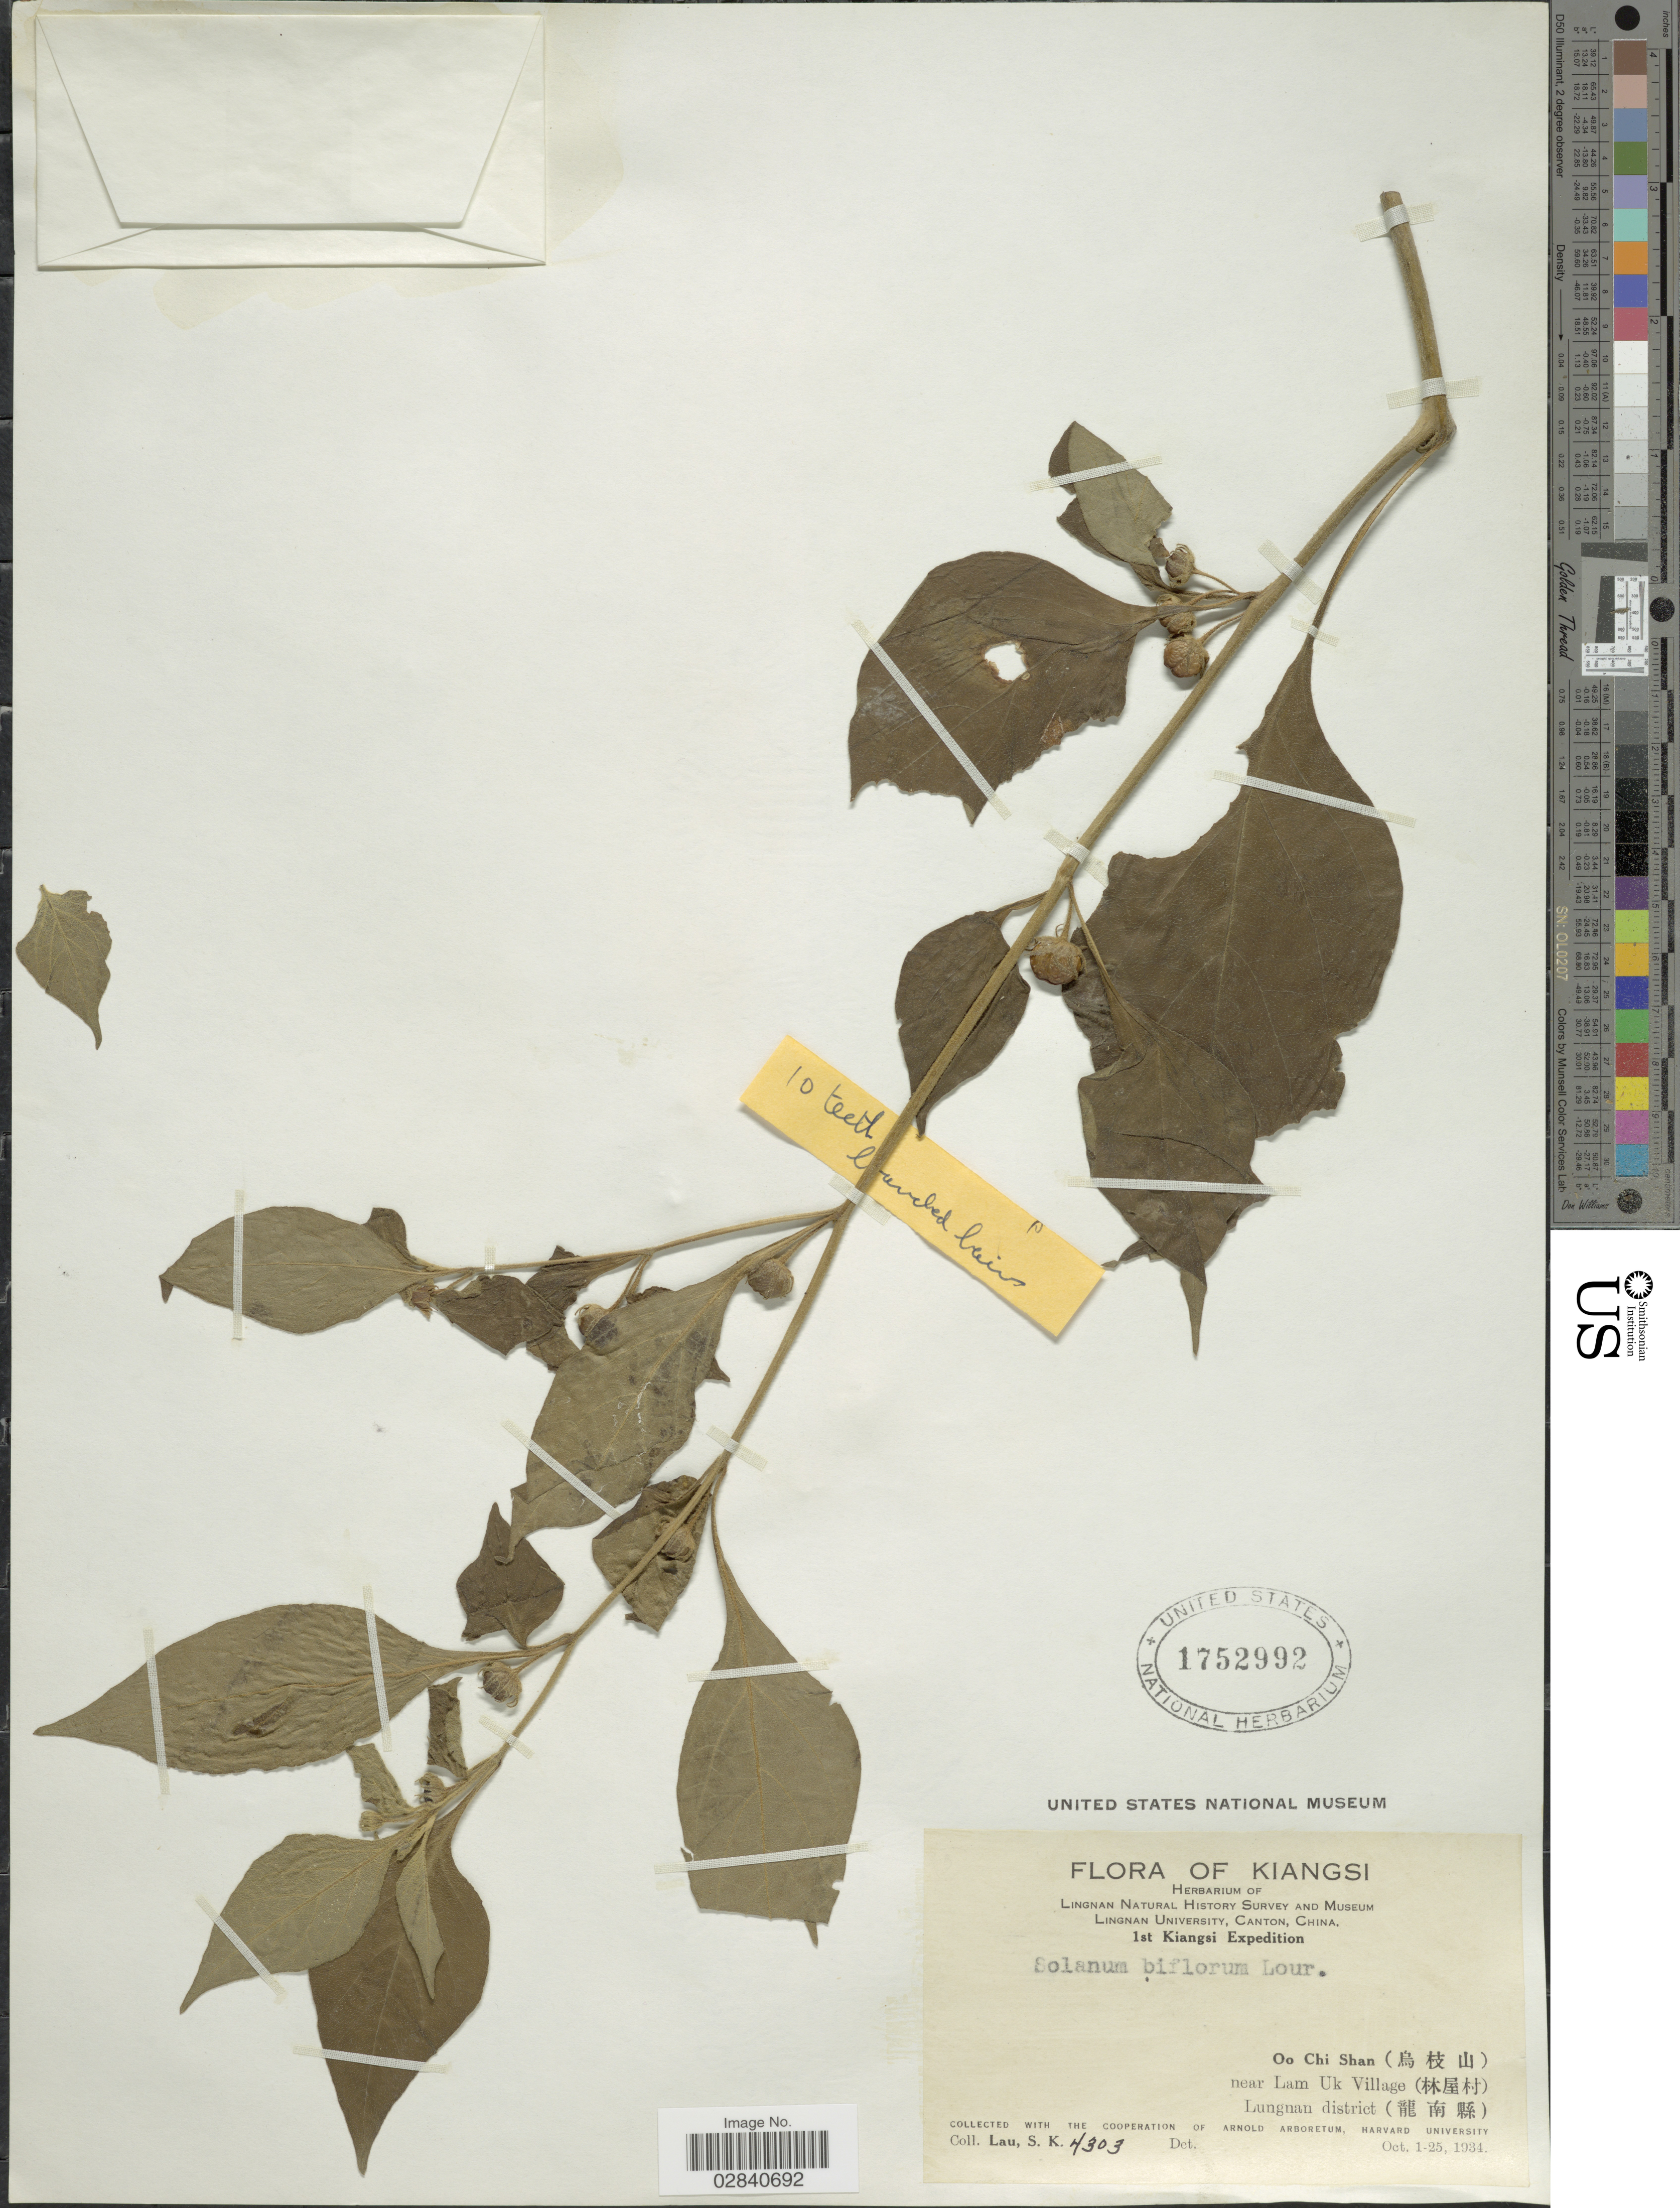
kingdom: Plantae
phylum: Tracheophyta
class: Magnoliopsida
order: Solanales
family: Solanaceae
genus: Lycianthes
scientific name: Lycianthes biflora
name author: (Lour.) Bitter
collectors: S. K. Lau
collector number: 4303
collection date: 1934-10-01/1934-10-25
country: China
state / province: Jiangxi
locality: Kiangsi. Oo Chi San near Lam Uk Village, Lugnan district.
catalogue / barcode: US 1752992